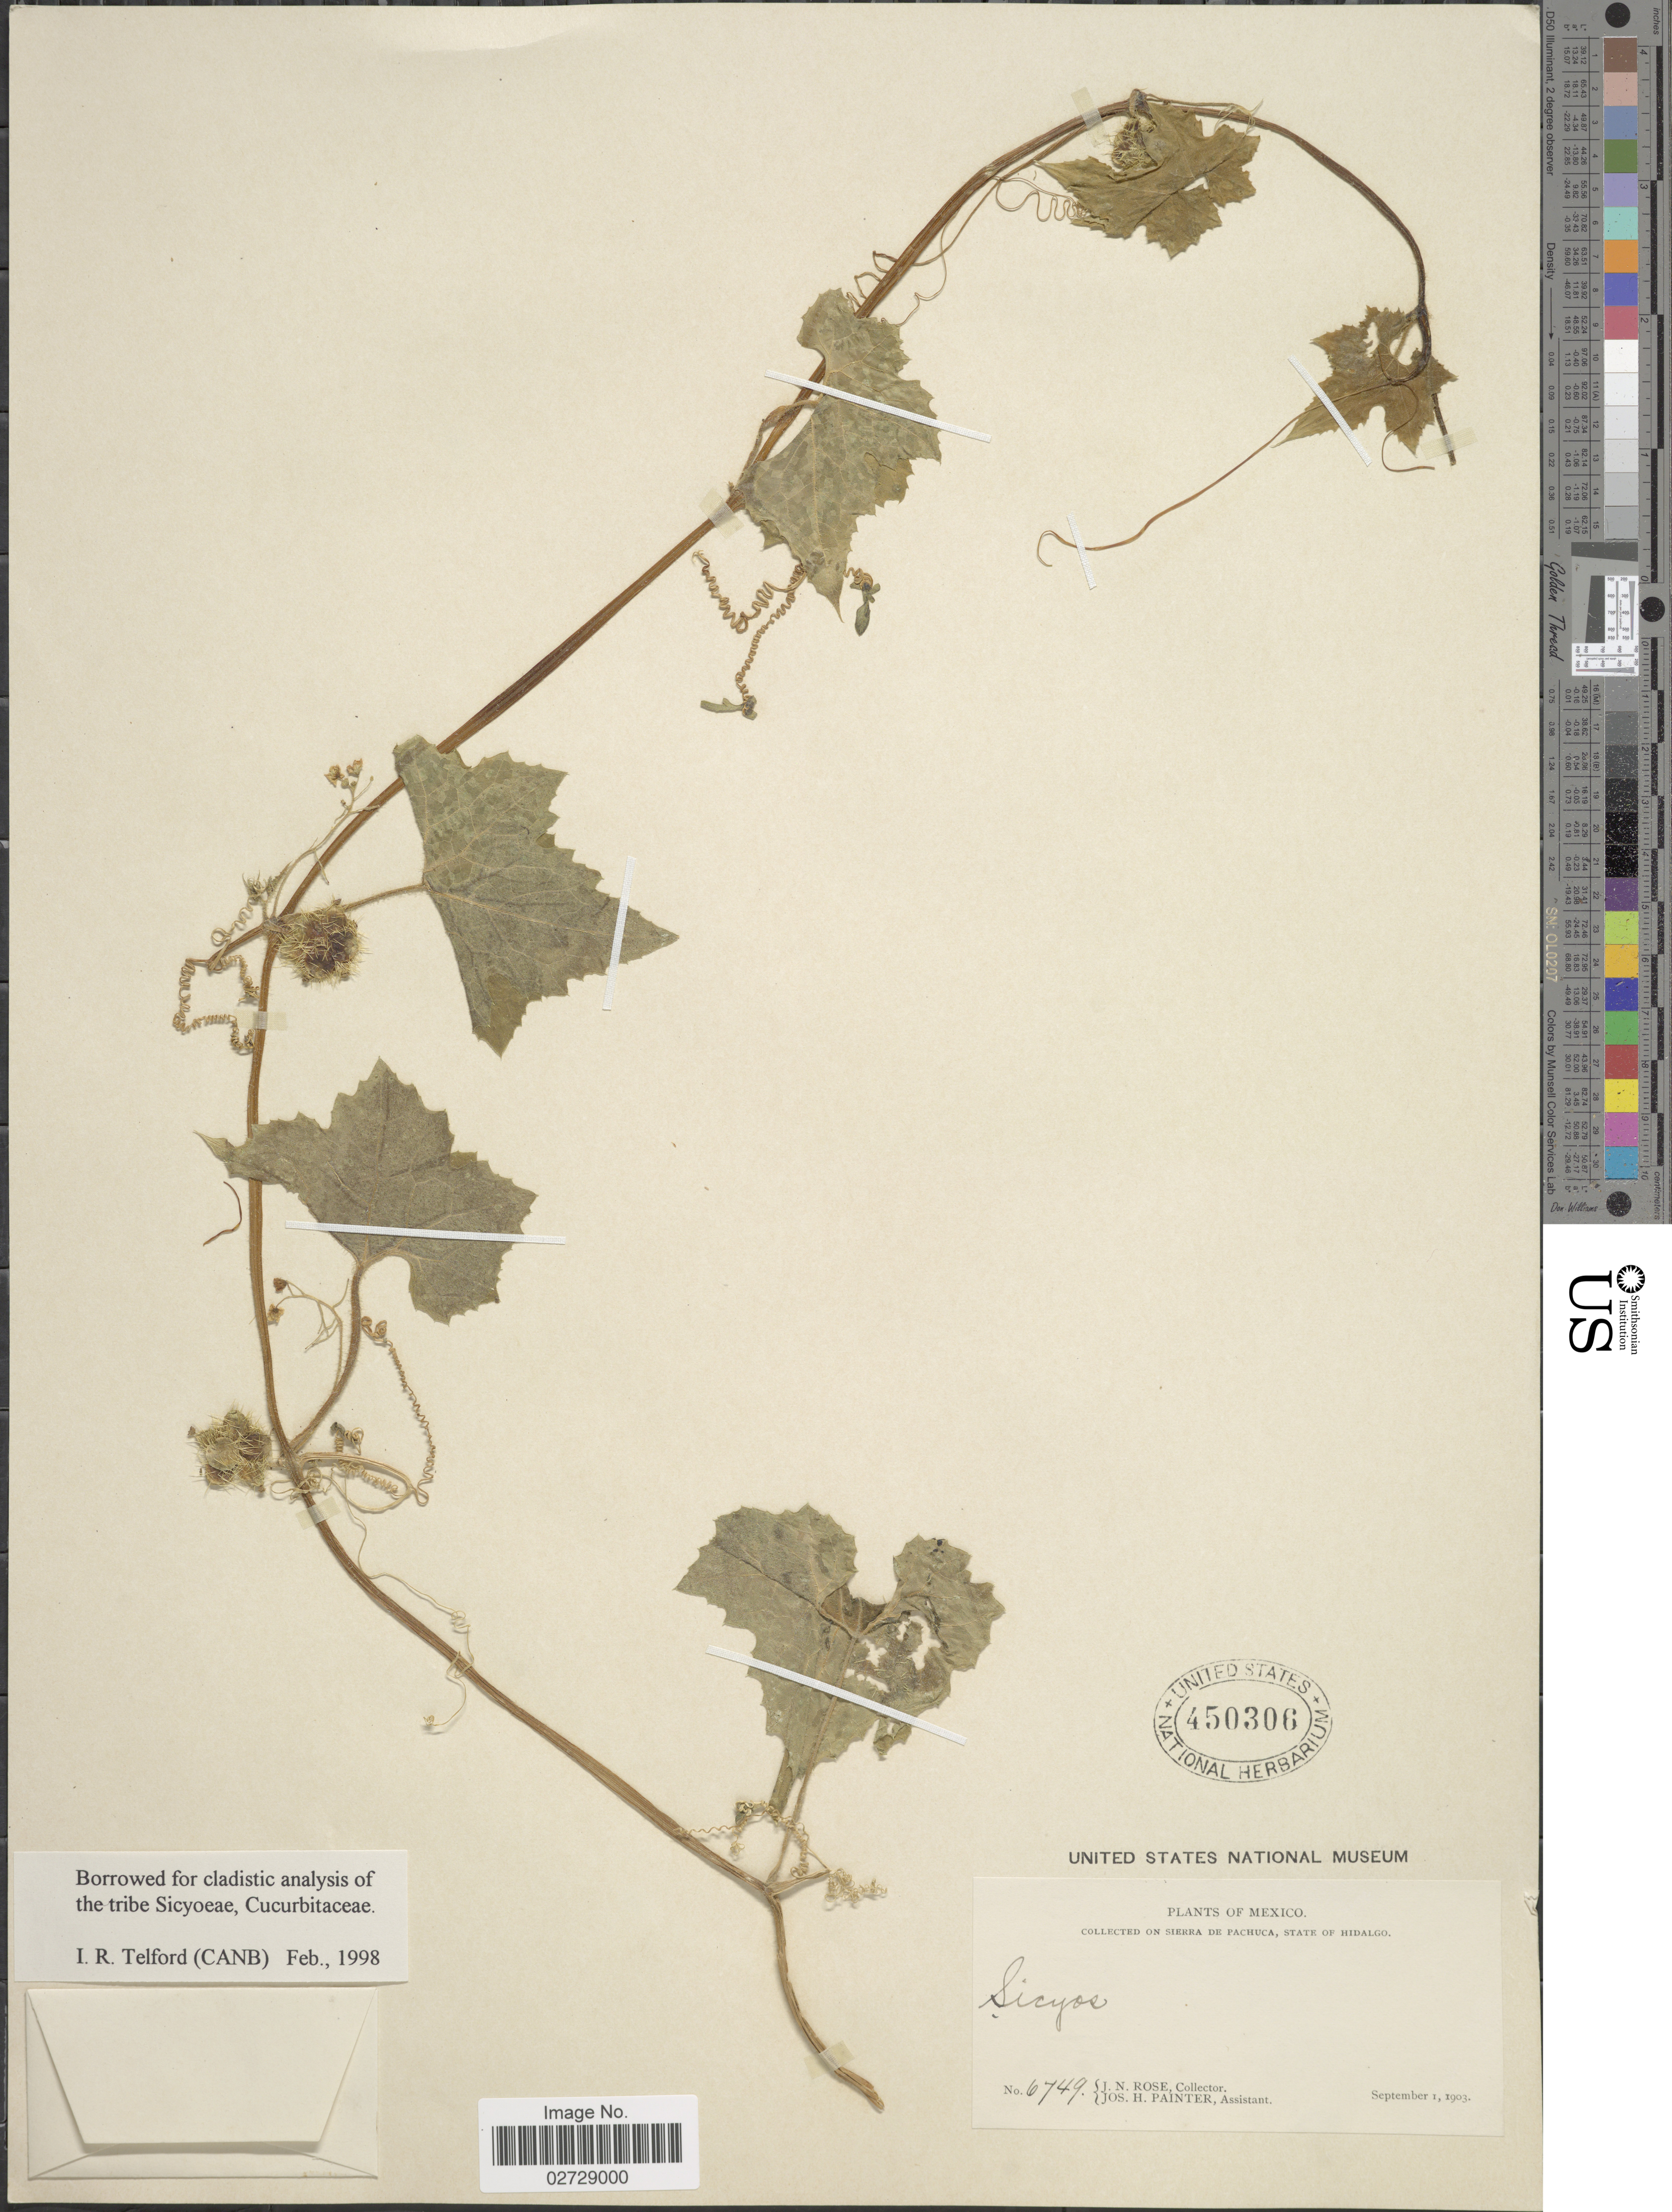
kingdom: Plantae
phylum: Tracheophyta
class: Magnoliopsida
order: Cucurbitales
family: Cucurbitaceae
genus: Sicyos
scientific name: Sicyos sp.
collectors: J. N. Rose & J. H. Painter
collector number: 6749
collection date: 1903-09-01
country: Mexico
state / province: Hidalgo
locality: On Sierra de Pachuca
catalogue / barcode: US 450306